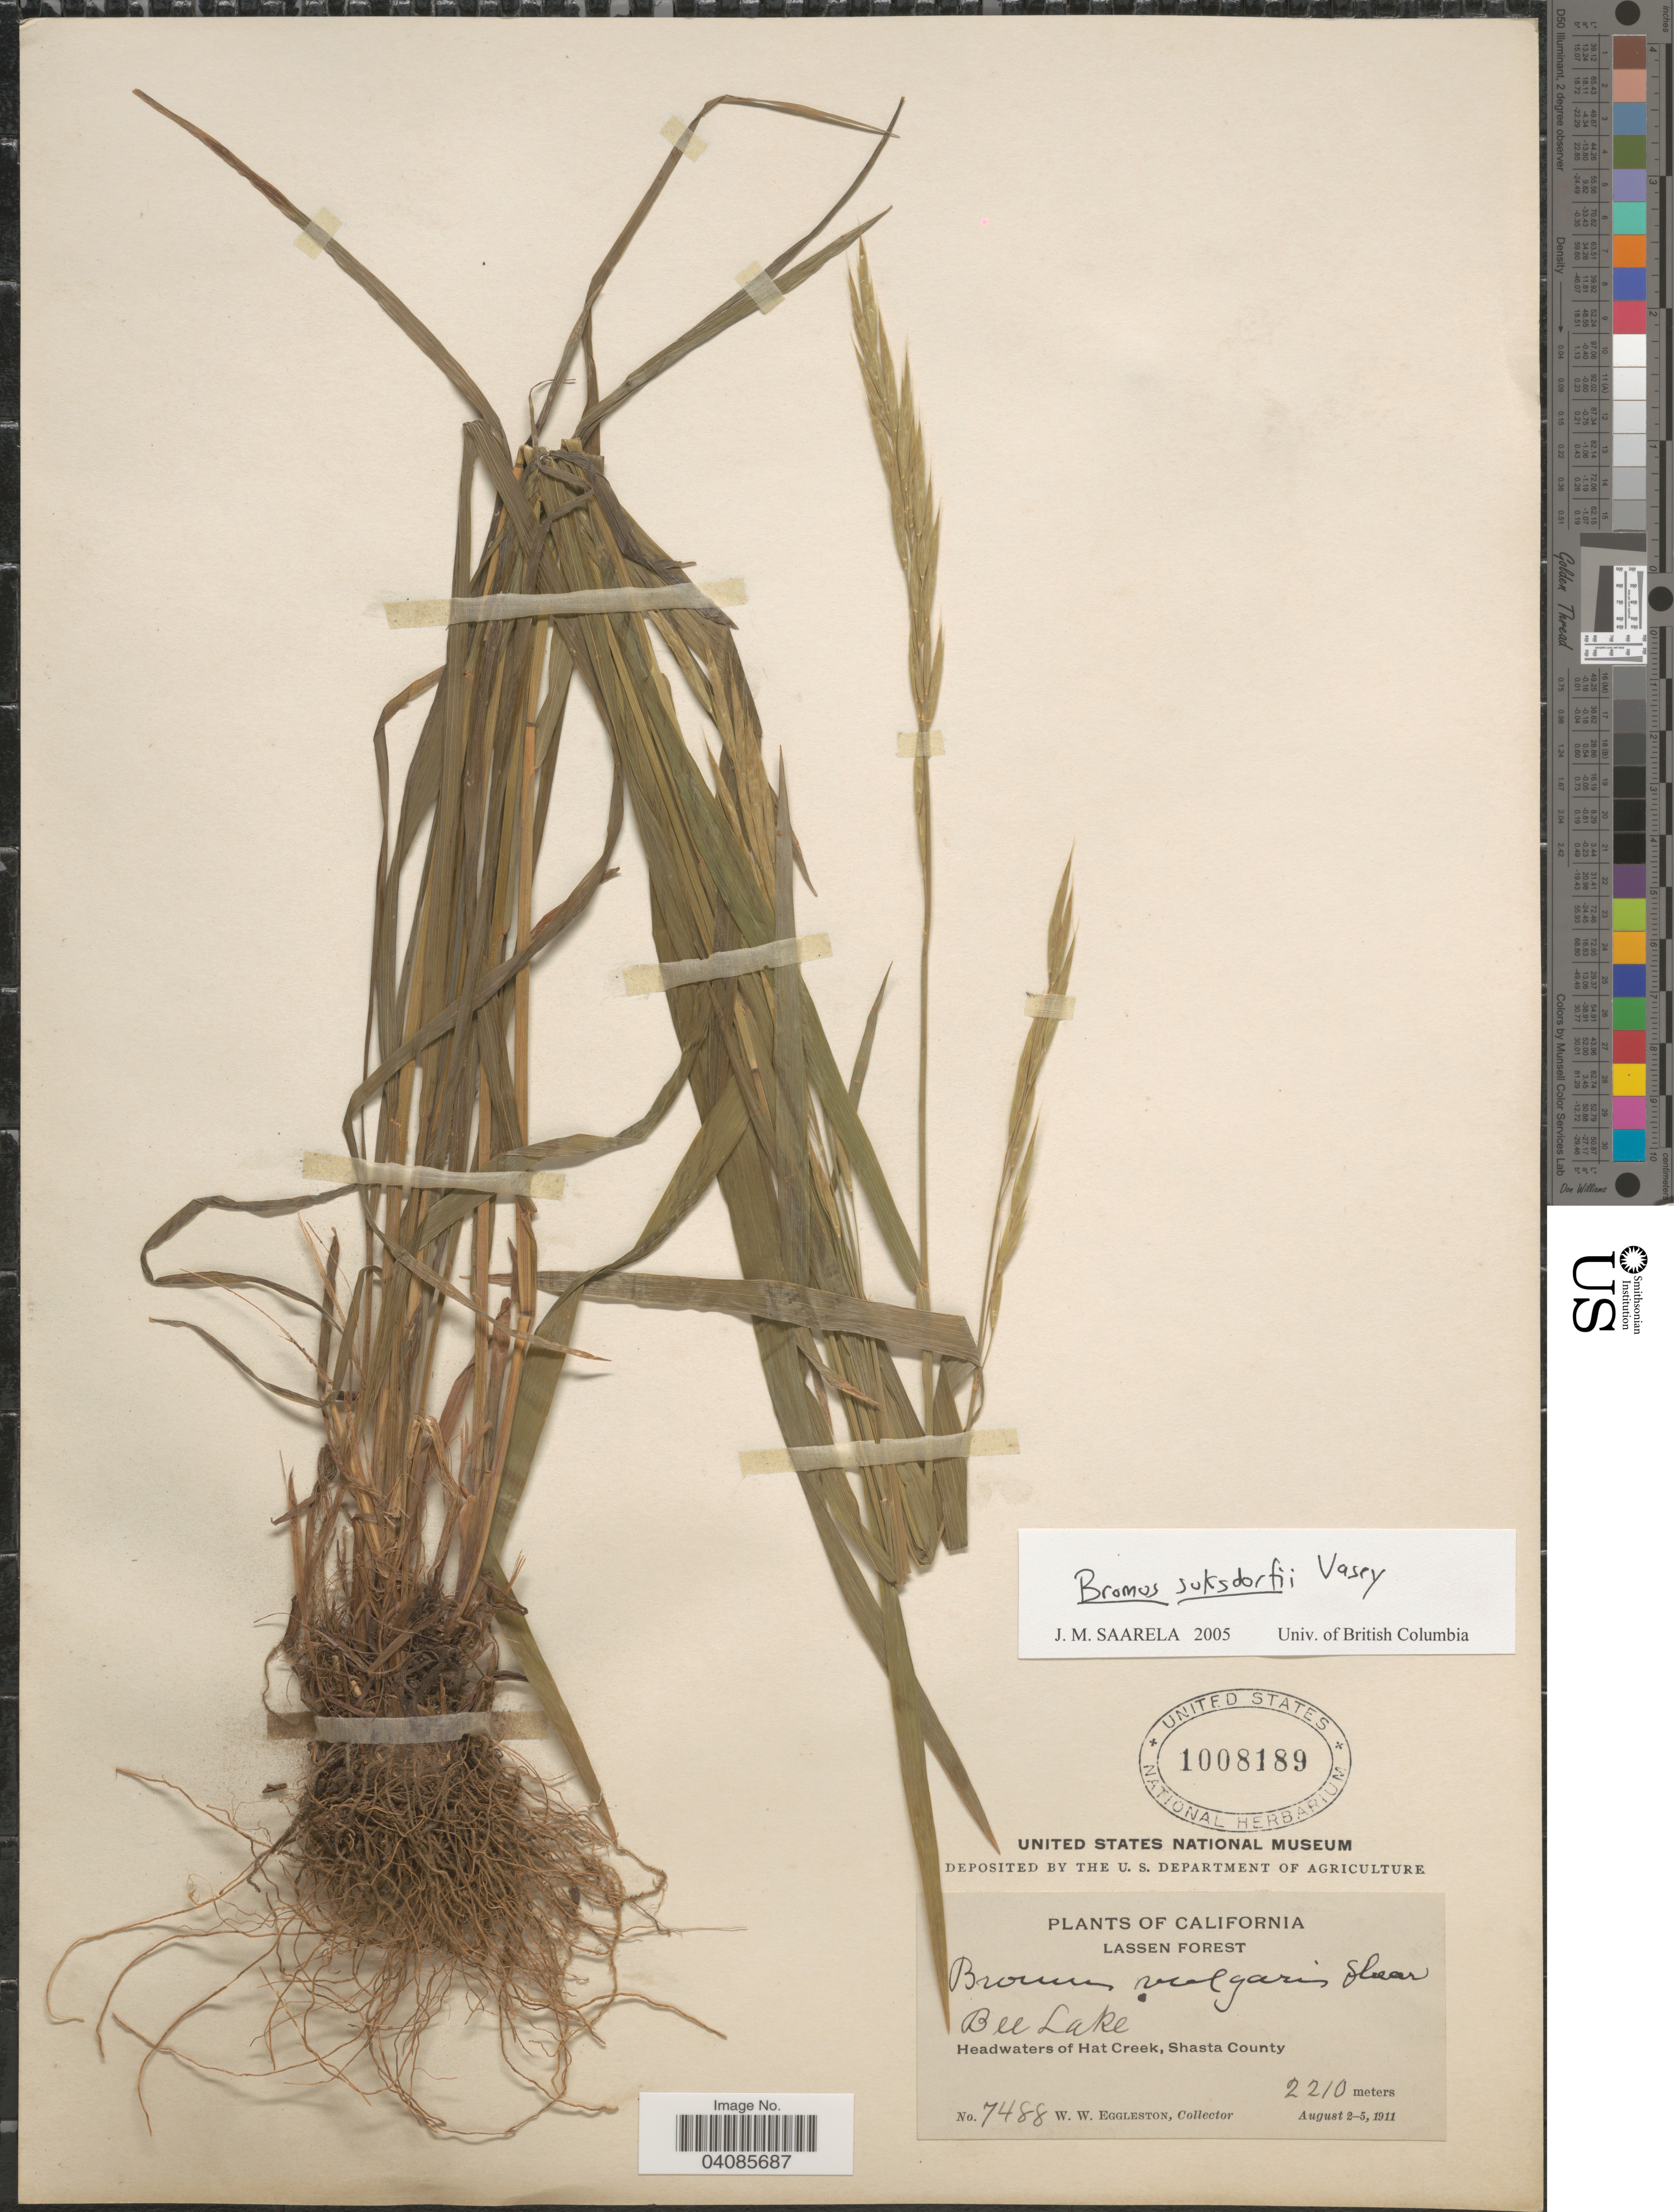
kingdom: Plantae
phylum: Tracheophyta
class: Liliopsida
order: Poales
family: Poaceae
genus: Bromus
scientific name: Bromus suksdorfii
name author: Vasey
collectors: W. W. Eggleston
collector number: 7488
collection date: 1911-08-02/1911-08-05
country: United States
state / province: California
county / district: Shasta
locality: Lassen Forest. Bee Lake. Headwaters of Hat Creek, Shasta County.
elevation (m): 2210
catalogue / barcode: US 1008189